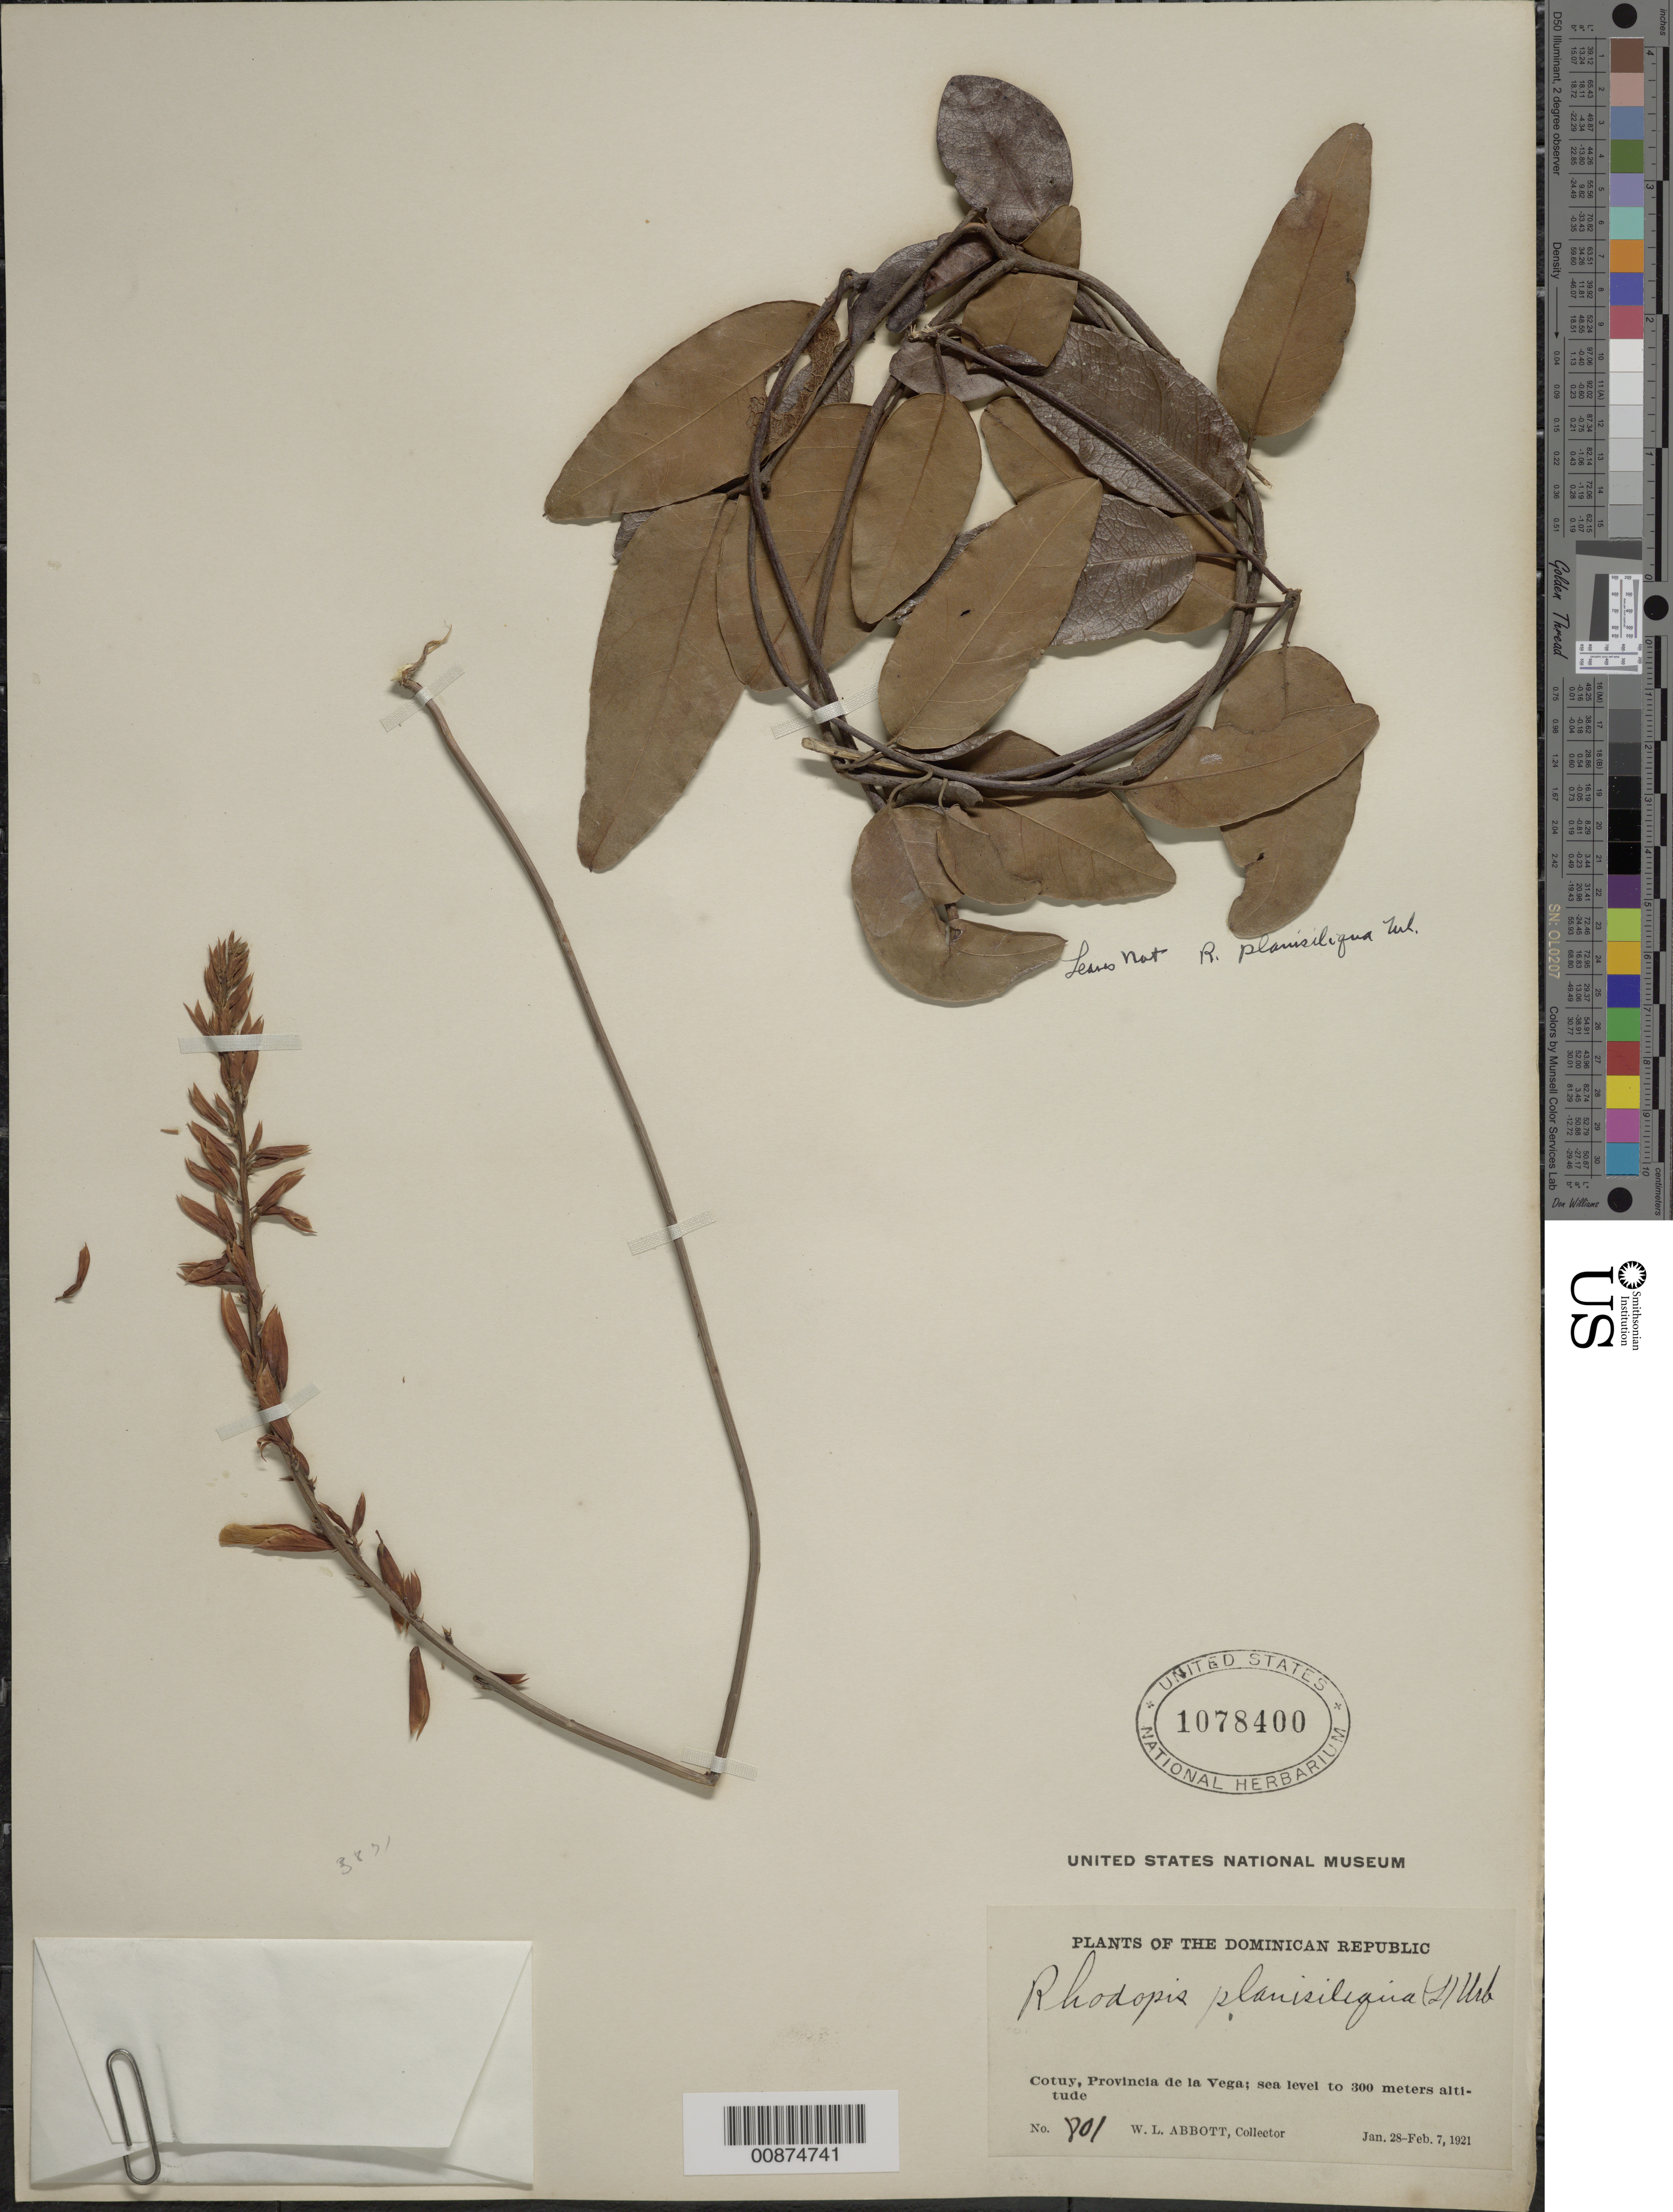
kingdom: Plantae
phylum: Tracheophyta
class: Magnoliopsida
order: Fabales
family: Fabaceae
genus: Rhodopis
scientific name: Rhodopis planisiliqua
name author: (L.) Urb.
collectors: W. L. Abbott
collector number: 801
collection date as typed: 28 Jan 1921 to 07 Feb 1921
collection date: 1921-01-28/1921-02-07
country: Dominican Republic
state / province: La Vega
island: Hispaniola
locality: Cotuy.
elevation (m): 0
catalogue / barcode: US 1078400